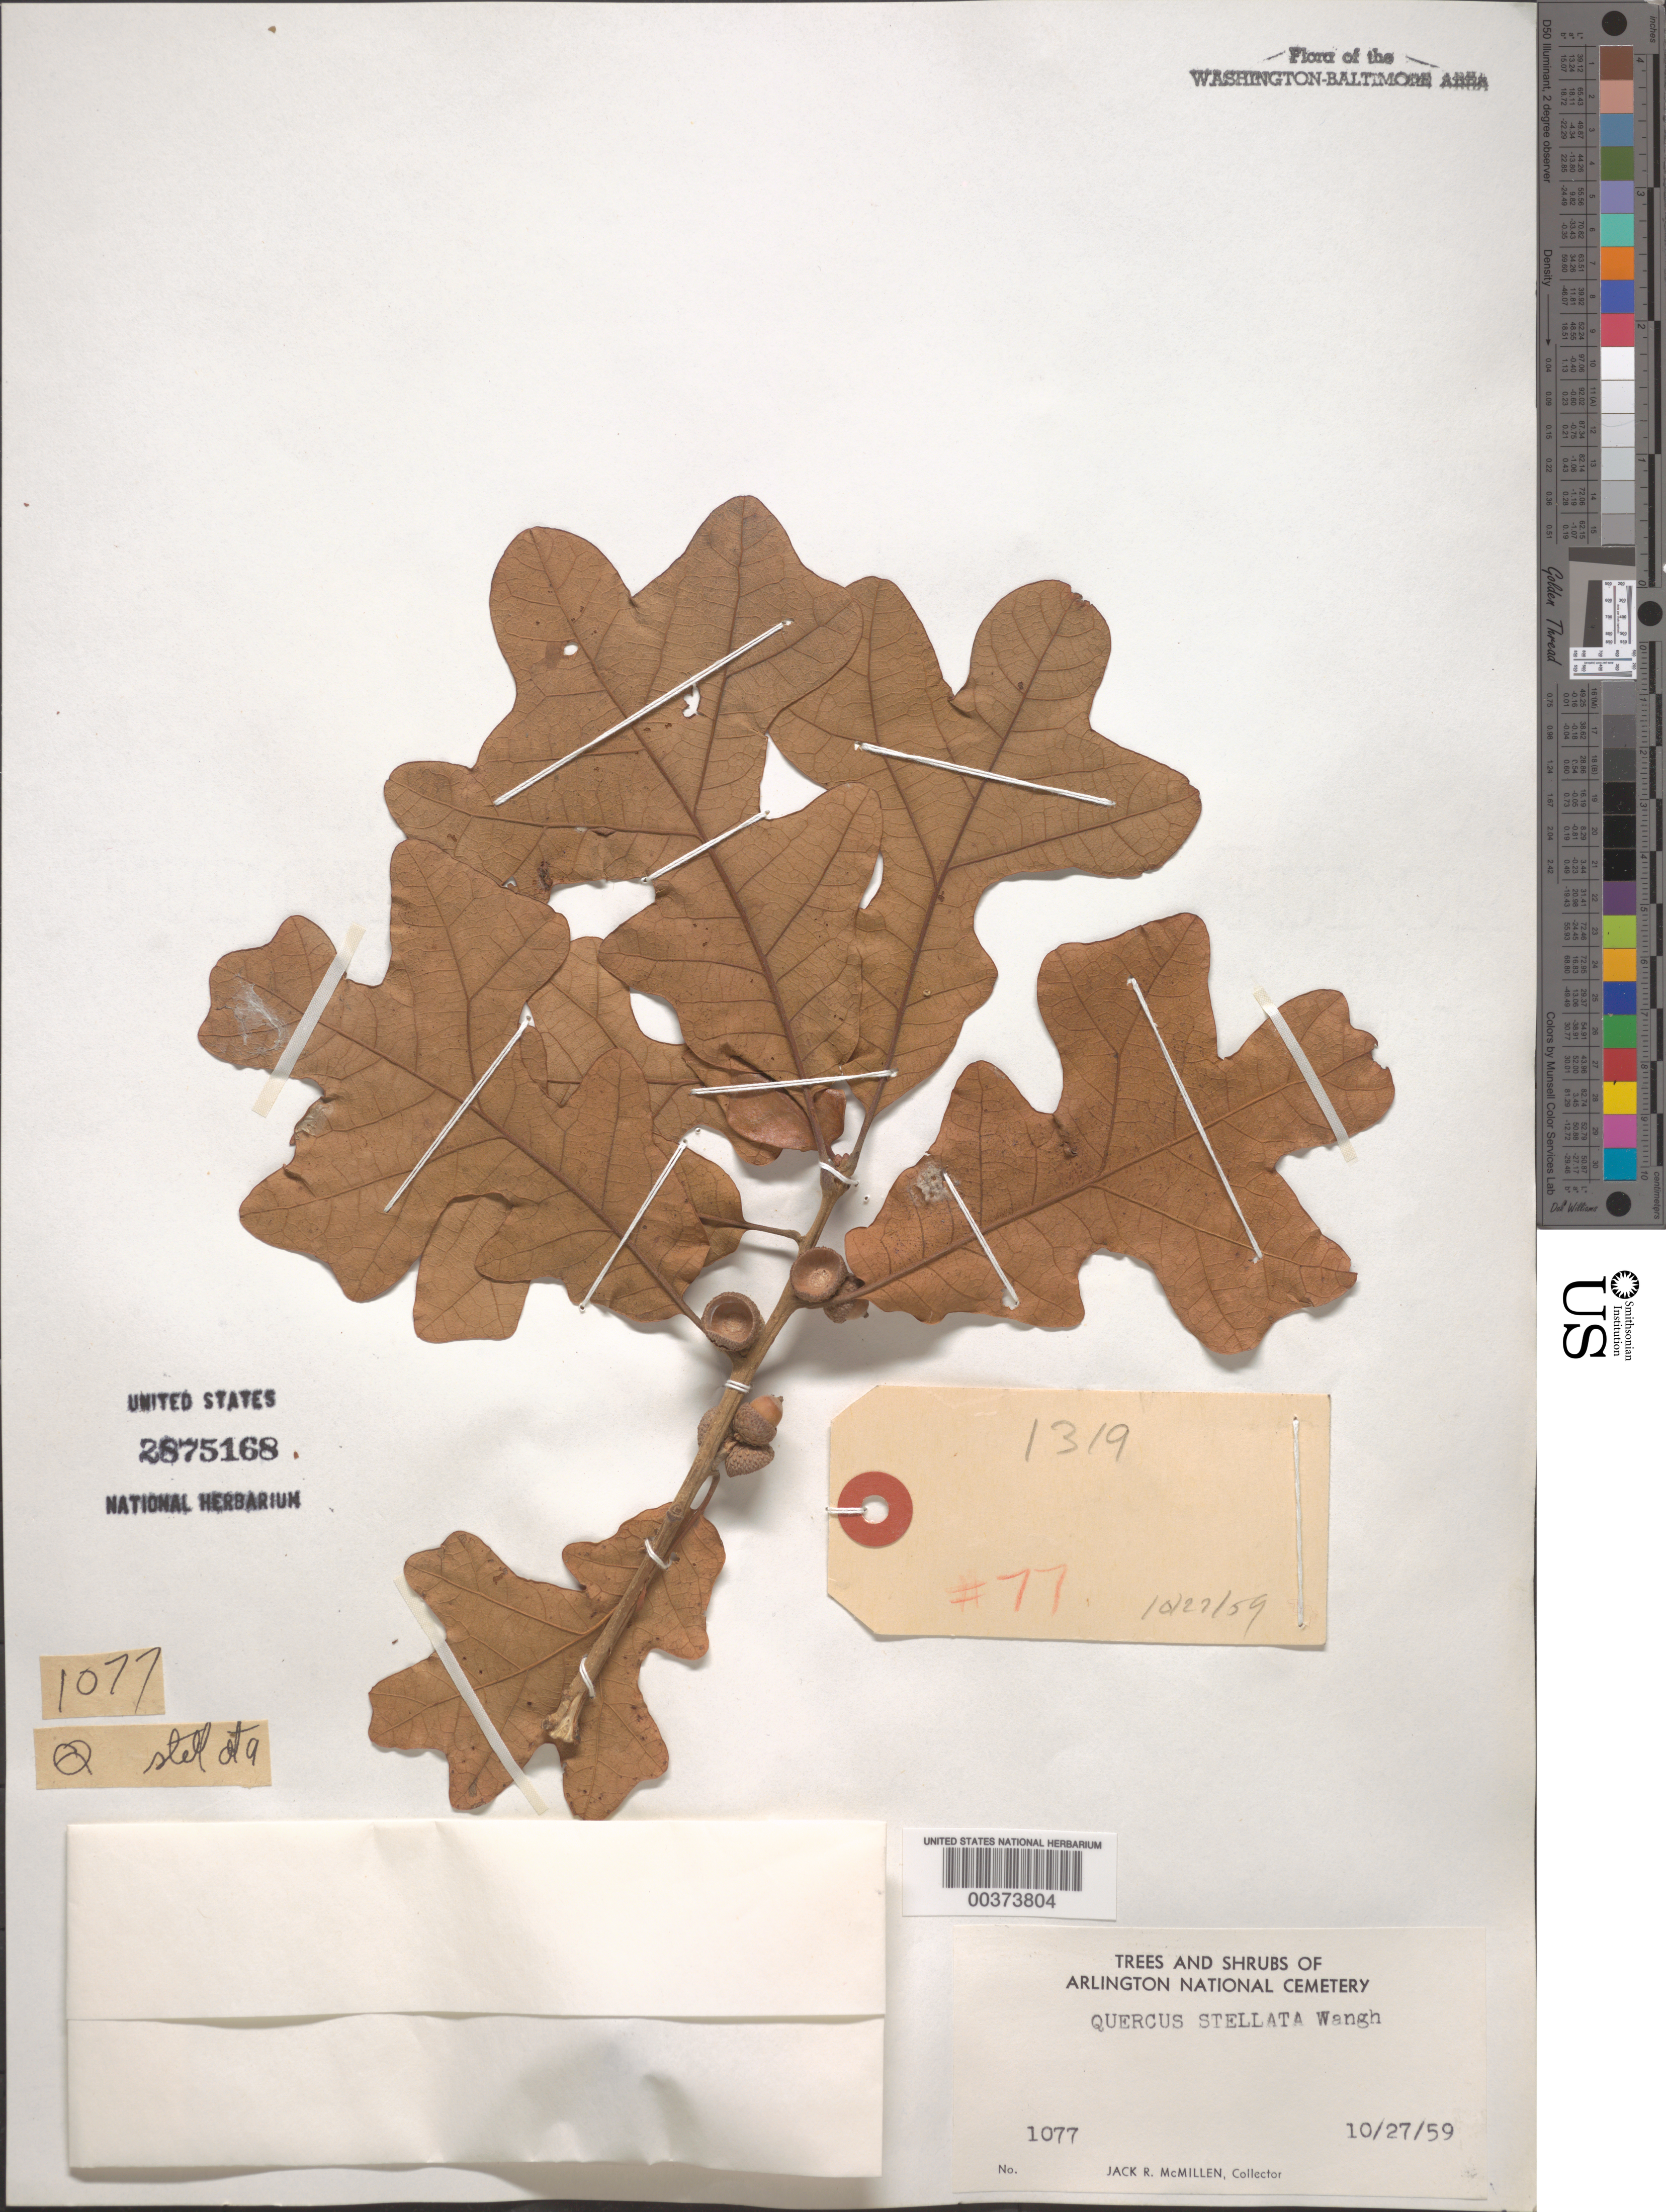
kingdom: Plantae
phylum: Tracheophyta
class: Magnoliopsida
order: Fagales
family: Fagaceae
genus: Quercus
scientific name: Quercus stellata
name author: Wangenh.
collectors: J. McMillen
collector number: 1077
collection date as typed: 27 Oct 1959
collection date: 1959-10-27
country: United States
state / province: Virginia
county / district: Arlington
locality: Arlington National Cemetery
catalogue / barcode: US 2875168